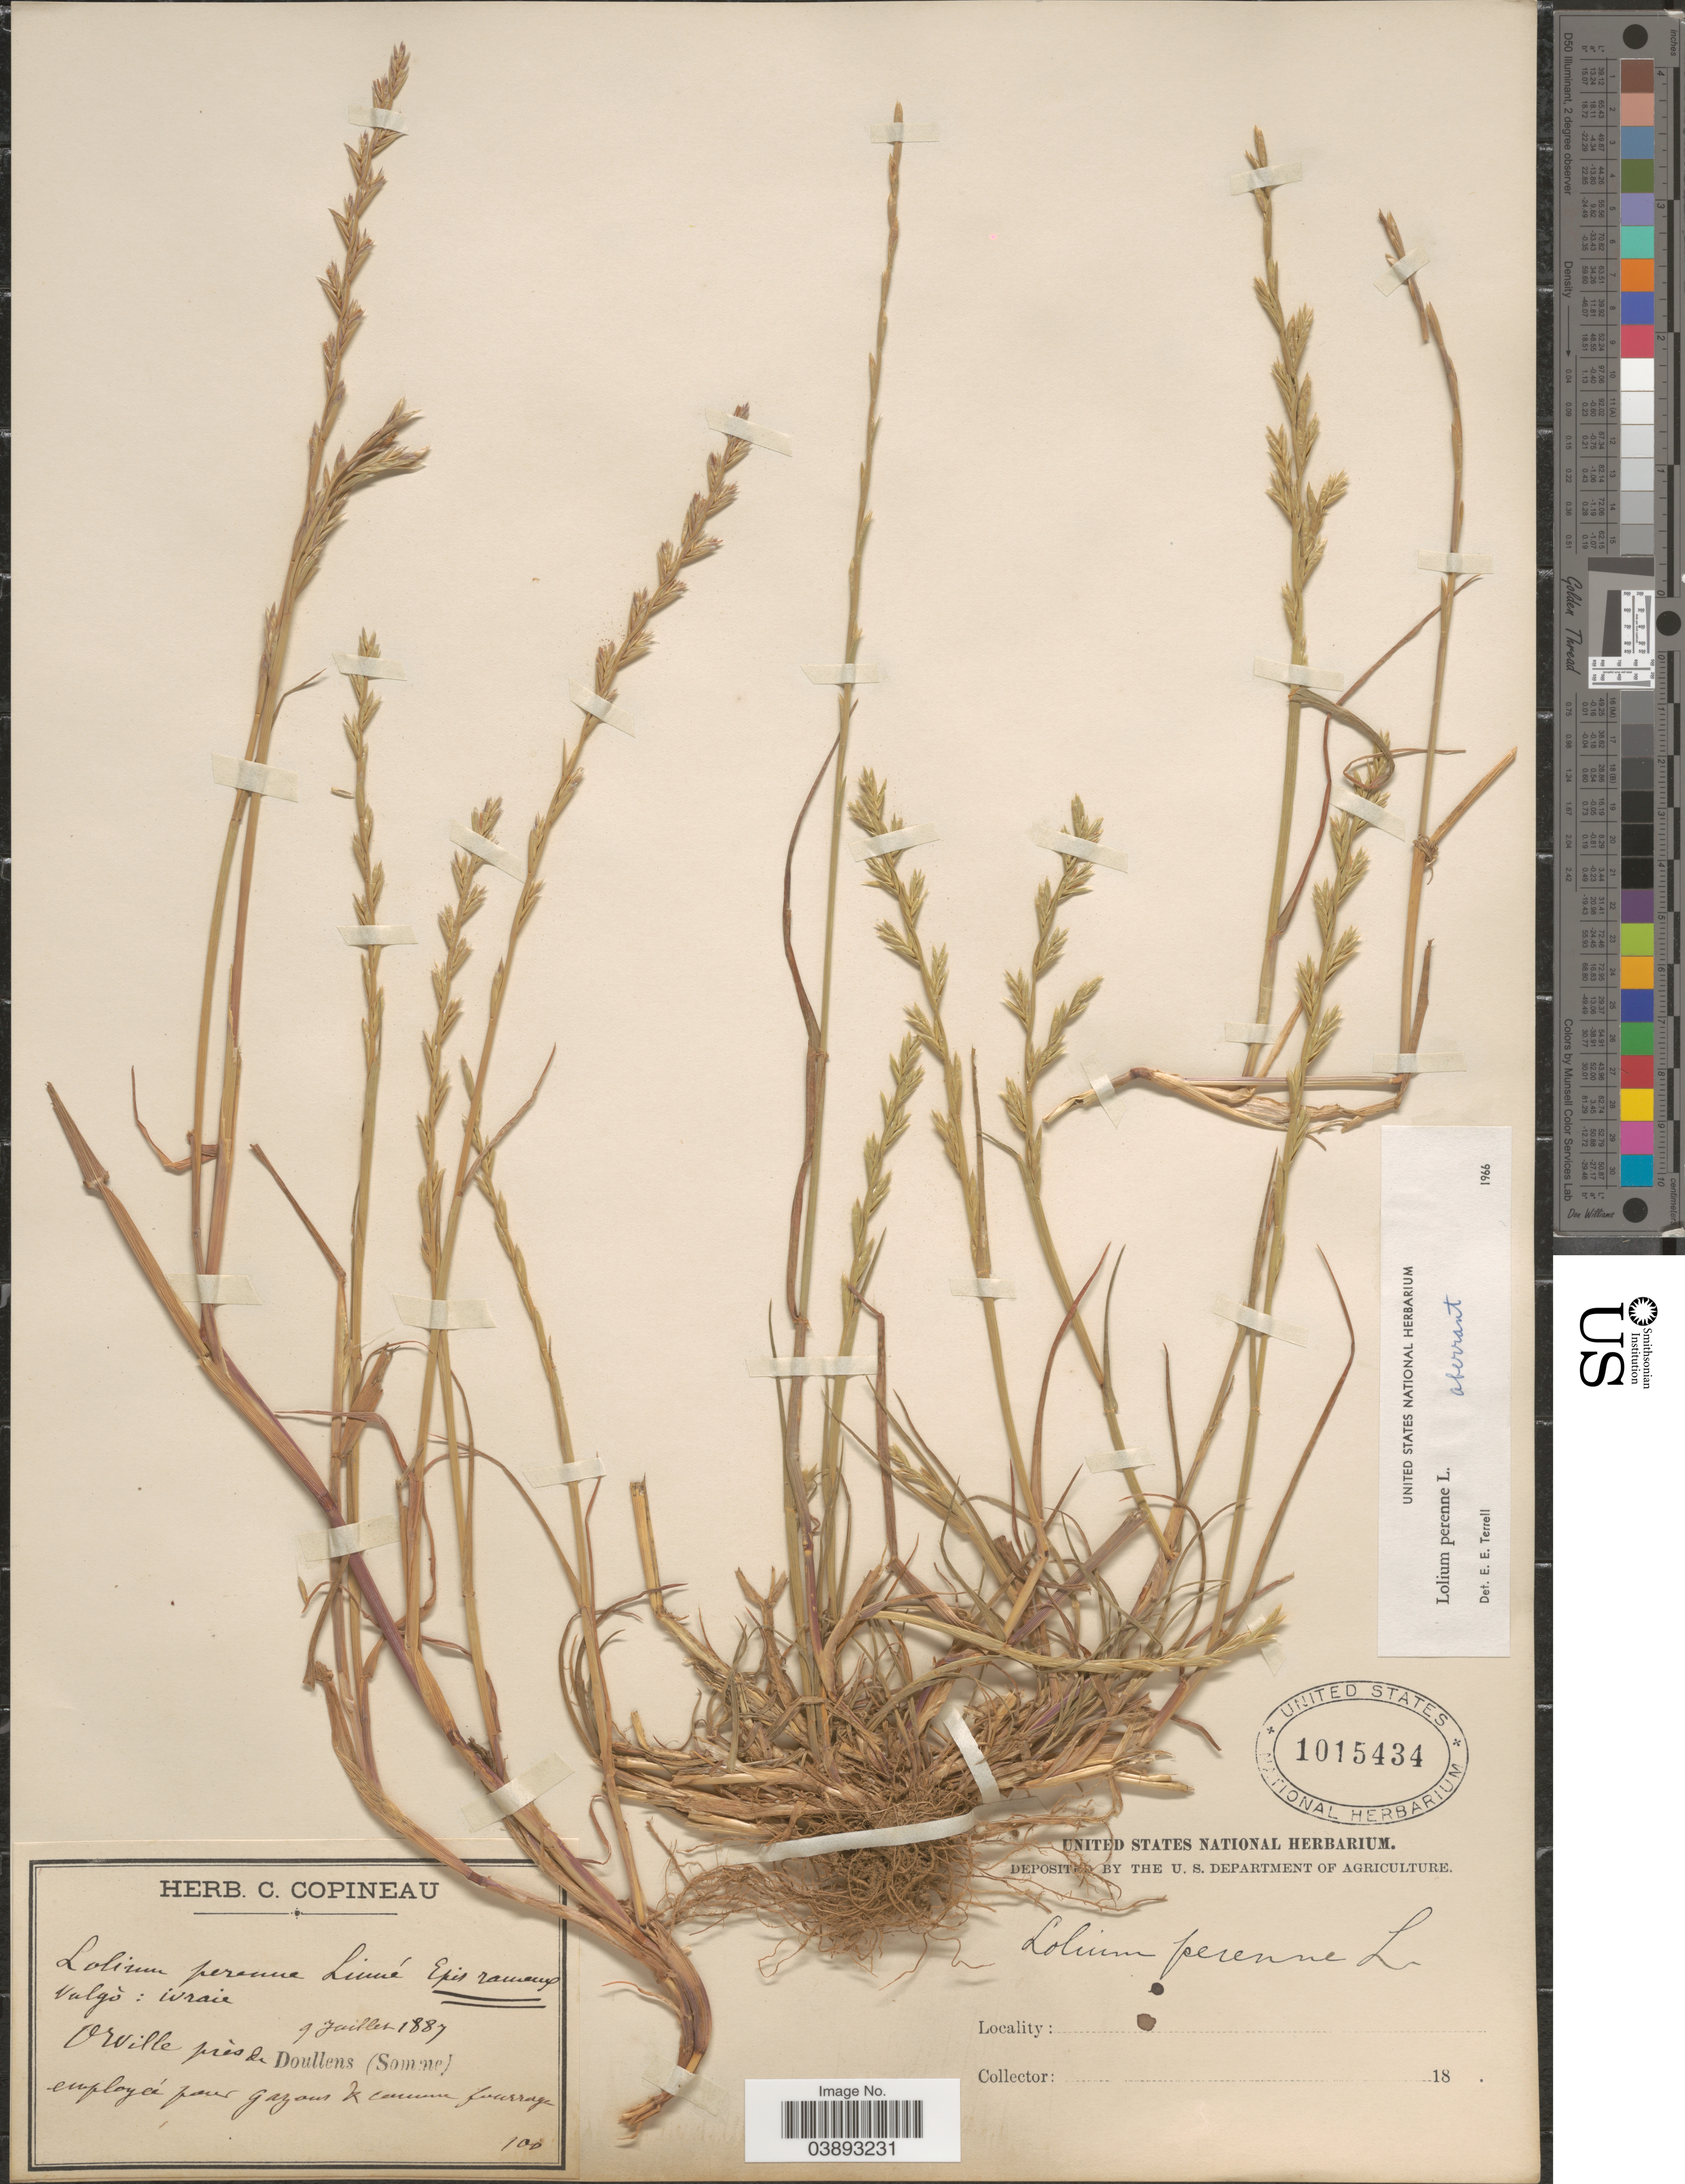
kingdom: Plantae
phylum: Tracheophyta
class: Liliopsida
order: Poales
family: Poaceae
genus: Lolium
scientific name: Lolium perenne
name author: L.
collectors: ex herb. C. Copineau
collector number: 100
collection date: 1887-07-09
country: France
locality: Orville près de Doullens (Somme).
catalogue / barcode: US 1015434